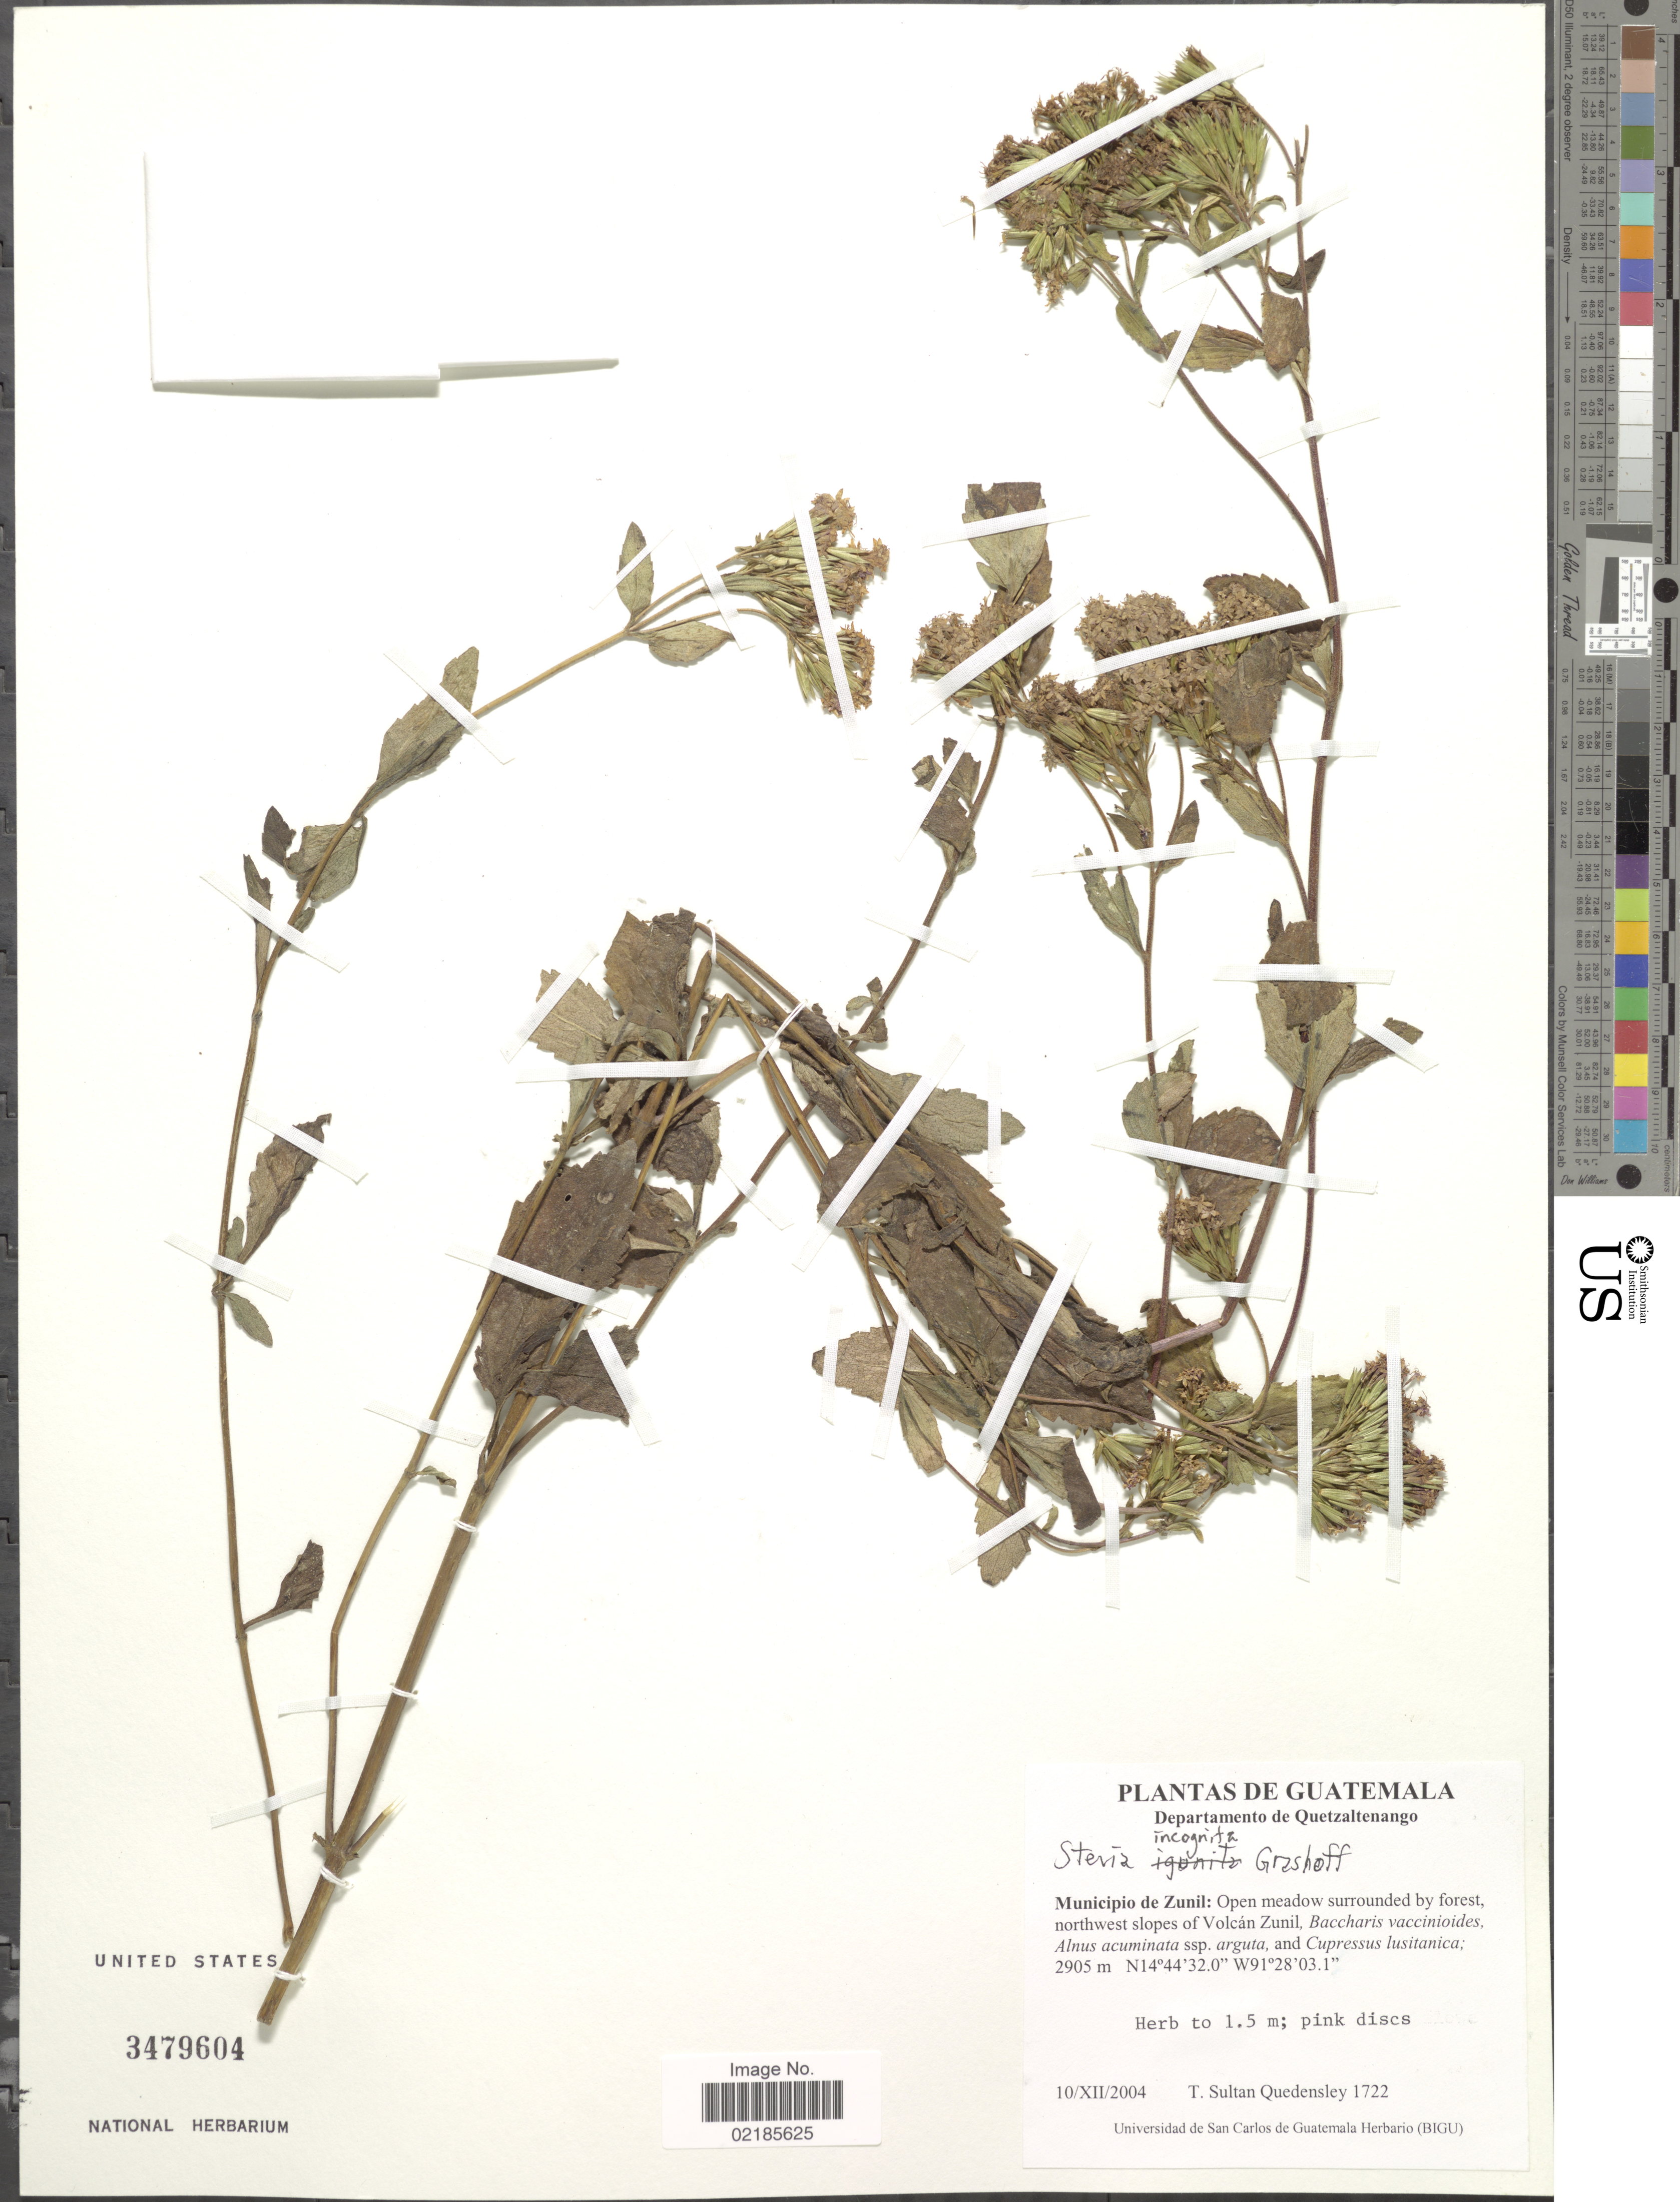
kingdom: Plantae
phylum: Tracheophyta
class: Magnoliopsida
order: Asterales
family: Asteraceae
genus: Stevia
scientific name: Stevia incognita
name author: Grashoff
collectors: T. S. Quedensley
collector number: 1722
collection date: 2004-12-10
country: Guatemala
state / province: Quetzaltenango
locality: Municipio de Zunil, northwest slopes of Volcan Zunil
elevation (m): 2905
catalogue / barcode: US 3479604